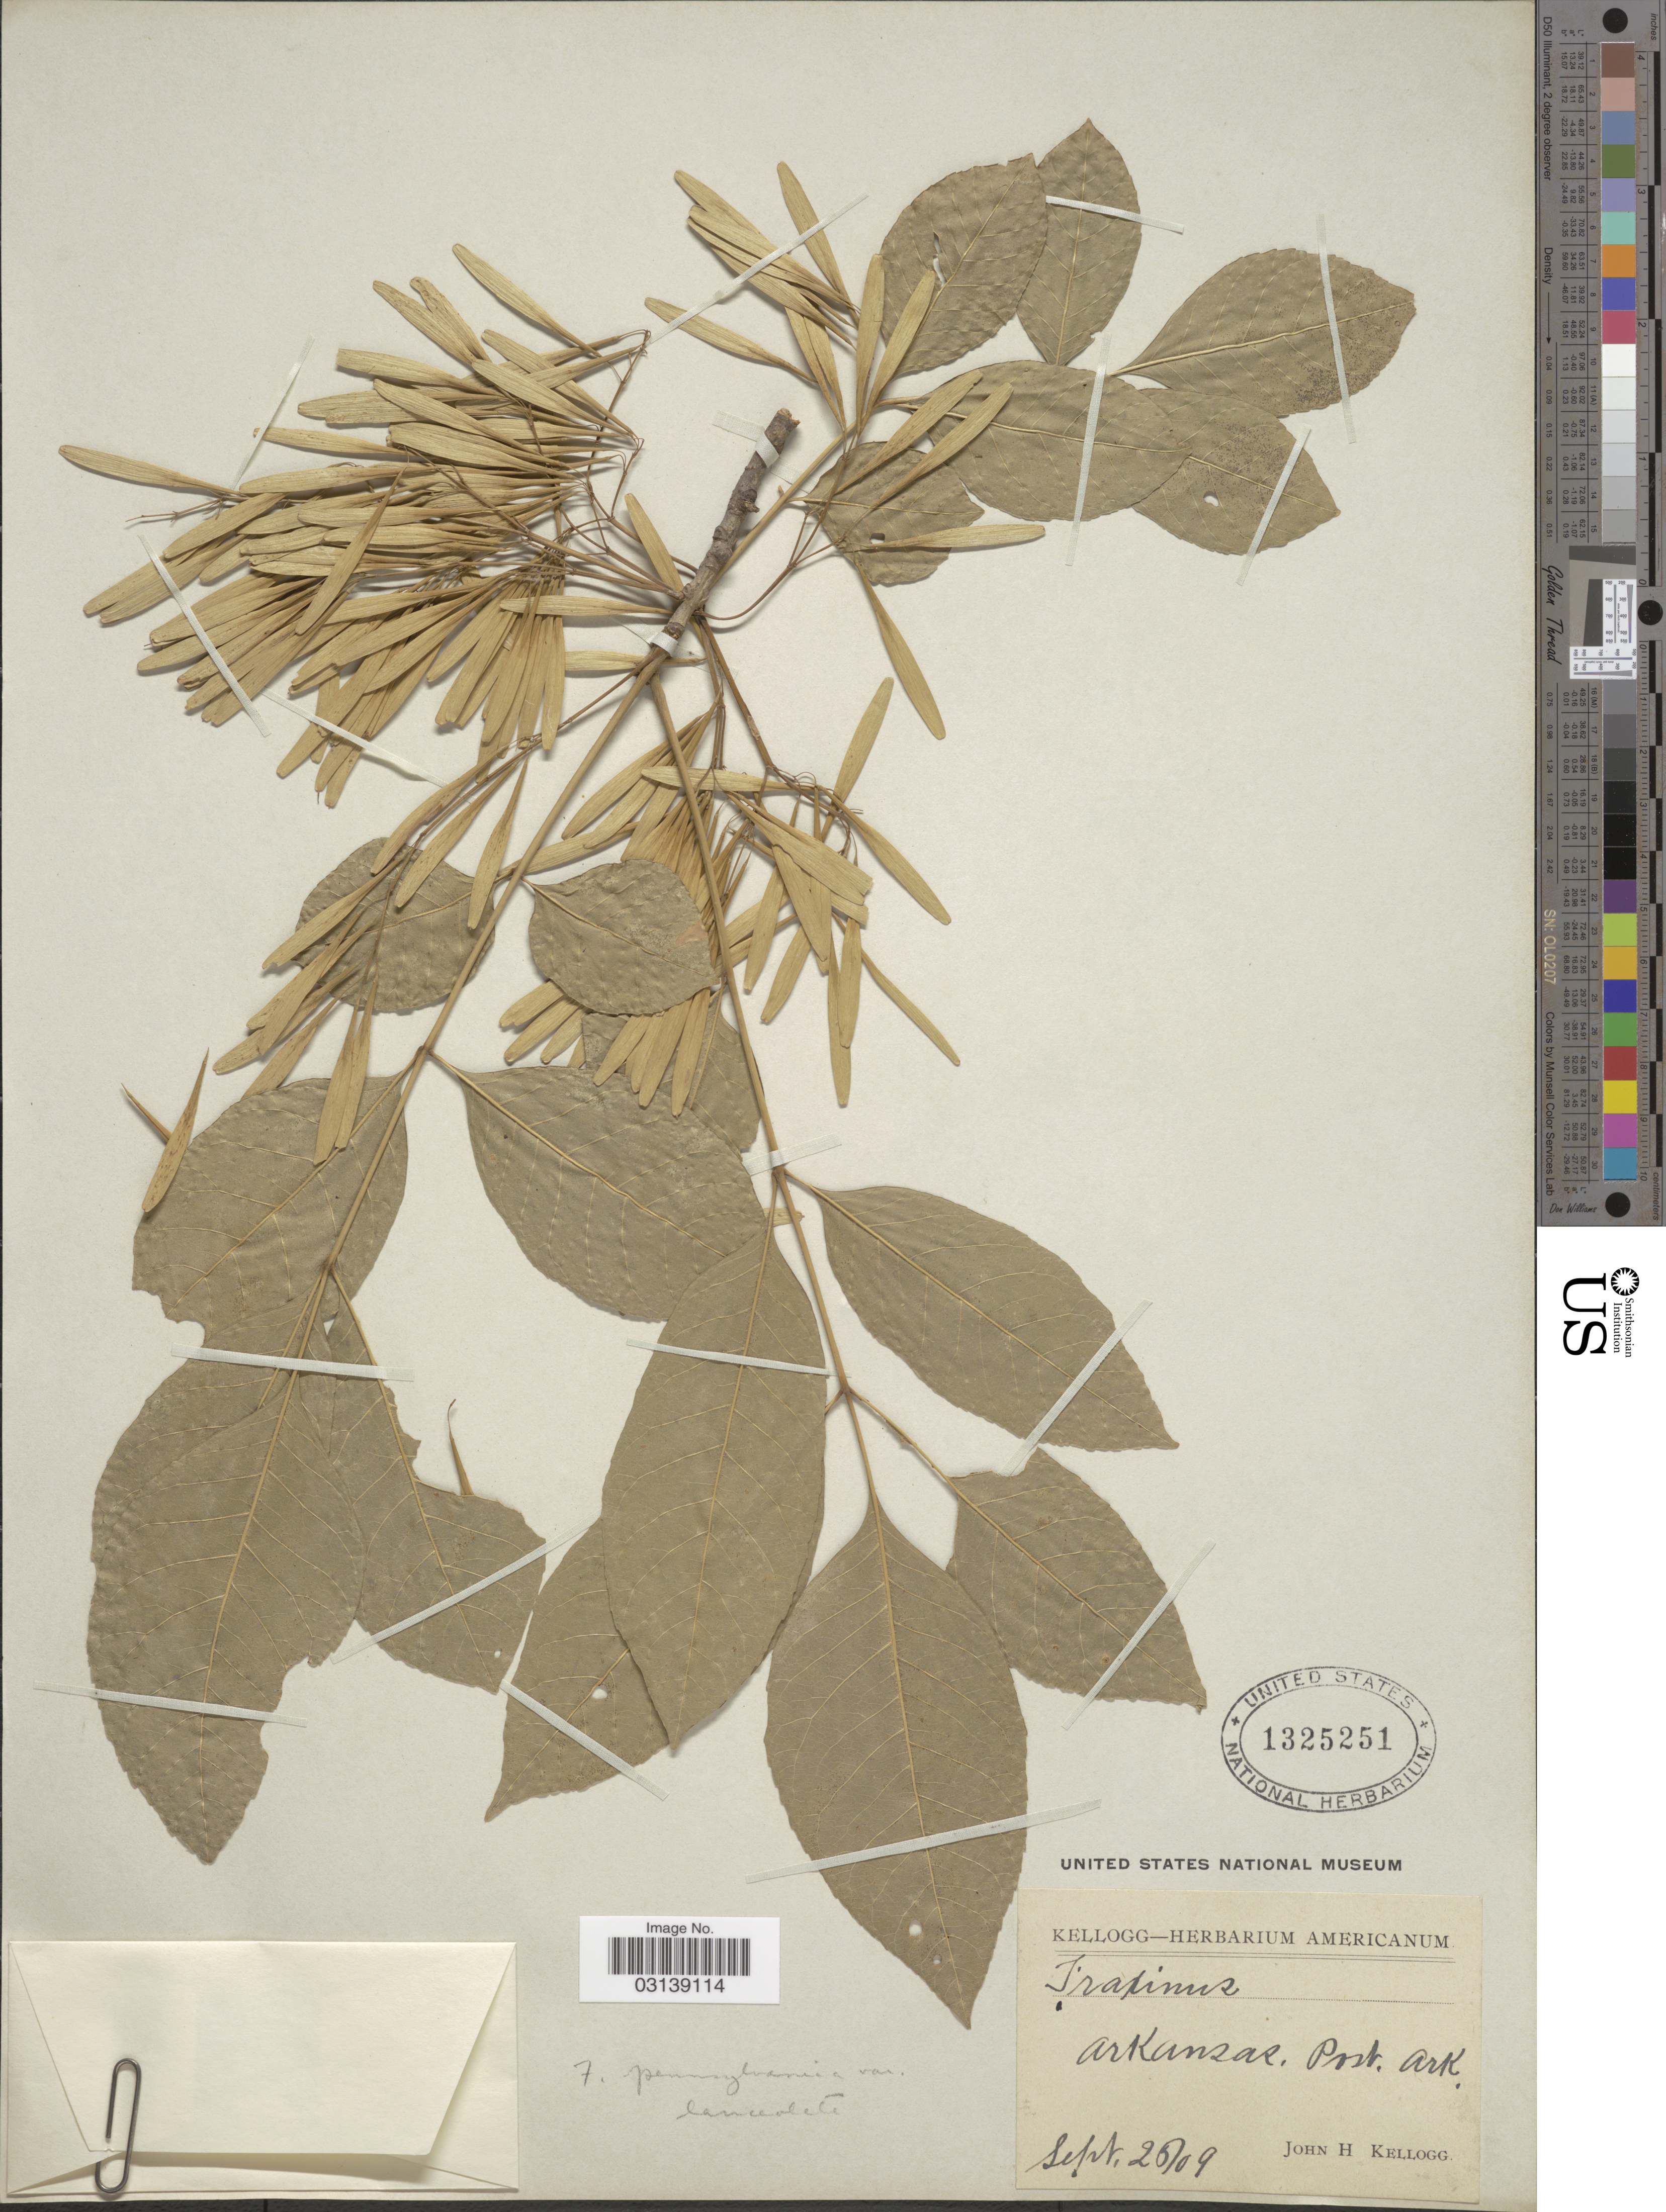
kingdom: Plantae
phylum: Tracheophyta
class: Magnoliopsida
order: Lamiales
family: Oleaceae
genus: Fraxinus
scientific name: Fraxinus pennsylvanica var. lanceolata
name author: Sarg.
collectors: J. H. Kellogg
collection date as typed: Transcribed d/m/y: 25/9/9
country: United States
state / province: Arkansas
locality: Post. Ark.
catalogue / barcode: US 1325251